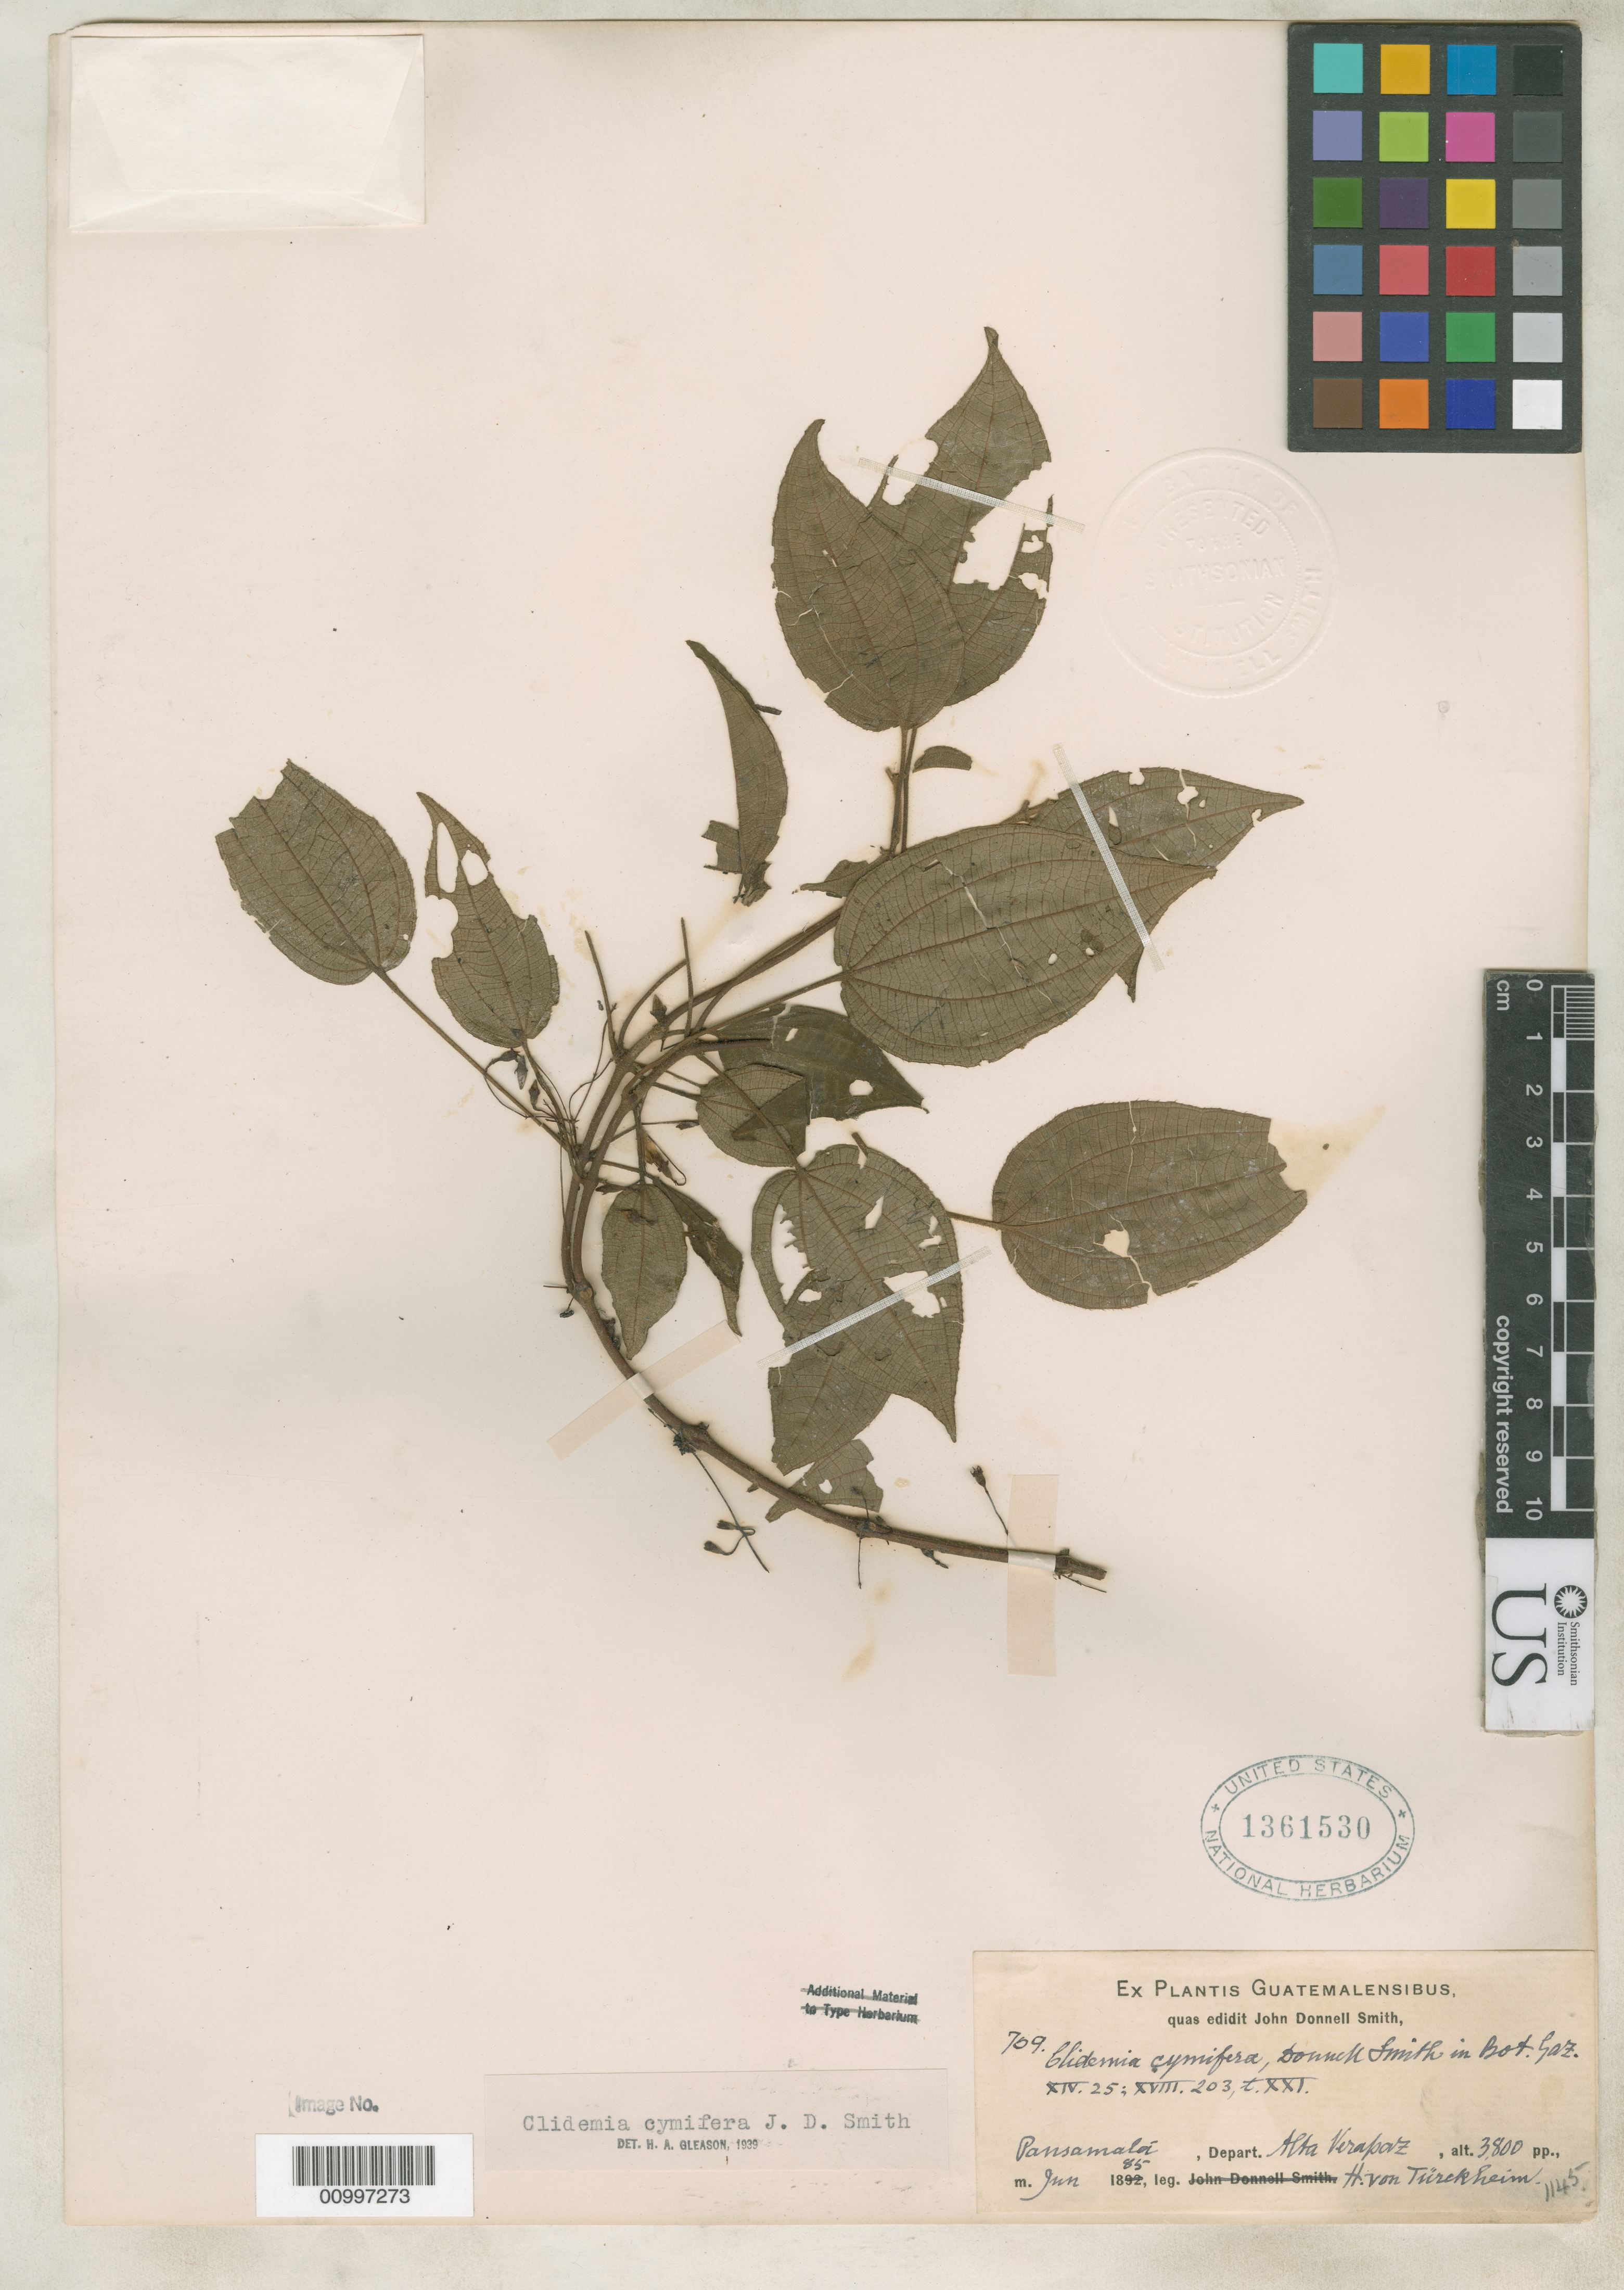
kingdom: Plantae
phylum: Tracheophyta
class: Magnoliopsida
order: Myrtales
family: Melastomataceae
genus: Clidemia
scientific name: Clidemia cymifera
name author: Donn. Sm.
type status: Isotype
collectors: H. von Türckheim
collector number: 709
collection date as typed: Jun 1885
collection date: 1885-06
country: Guatemala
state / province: Alta Verapaz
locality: Pansamala.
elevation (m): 1158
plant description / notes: From the herbarium of J. Donnell Smith.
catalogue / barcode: US 1361530